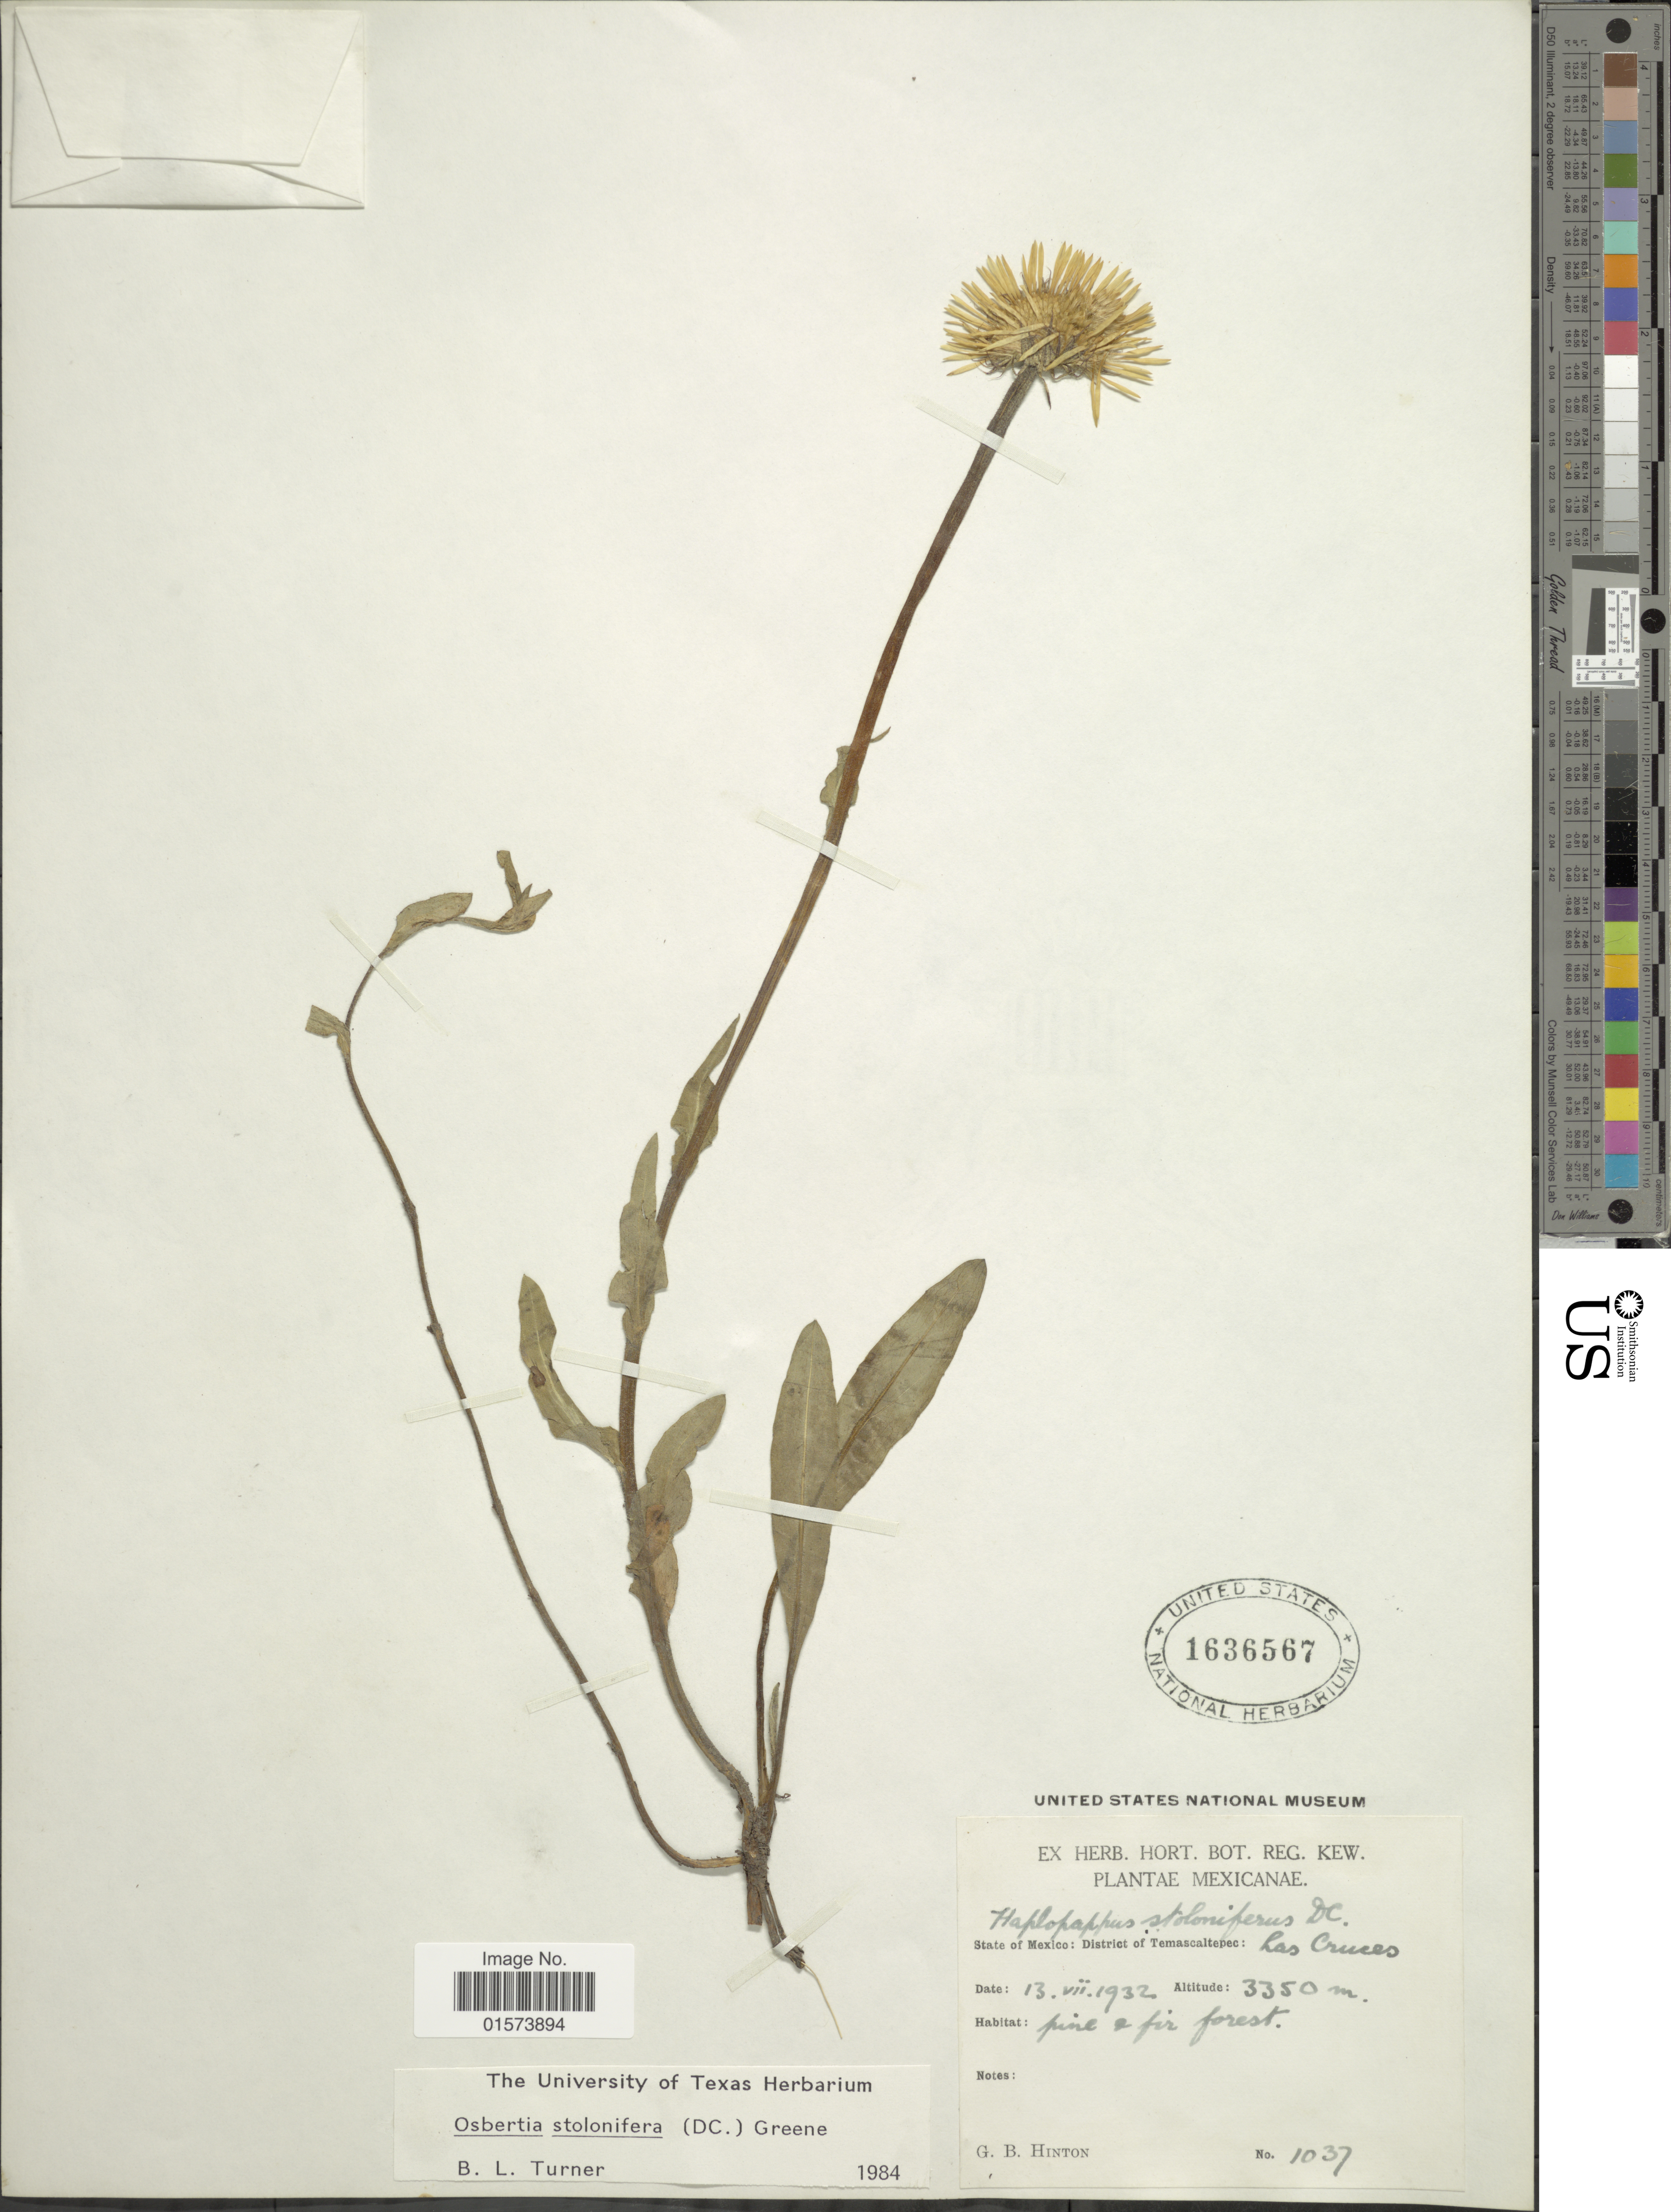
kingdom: Plantae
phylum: Tracheophyta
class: Magnoliopsida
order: Asterales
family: Asteraceae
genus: Osbertia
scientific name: Osbertia stolonifera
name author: (DC.) Greene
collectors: G. B. Hinton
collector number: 1037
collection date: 1932-07-13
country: Mexico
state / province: México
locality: District of Temascaltepec: Las Cruces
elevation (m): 3350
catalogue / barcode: US 1636567